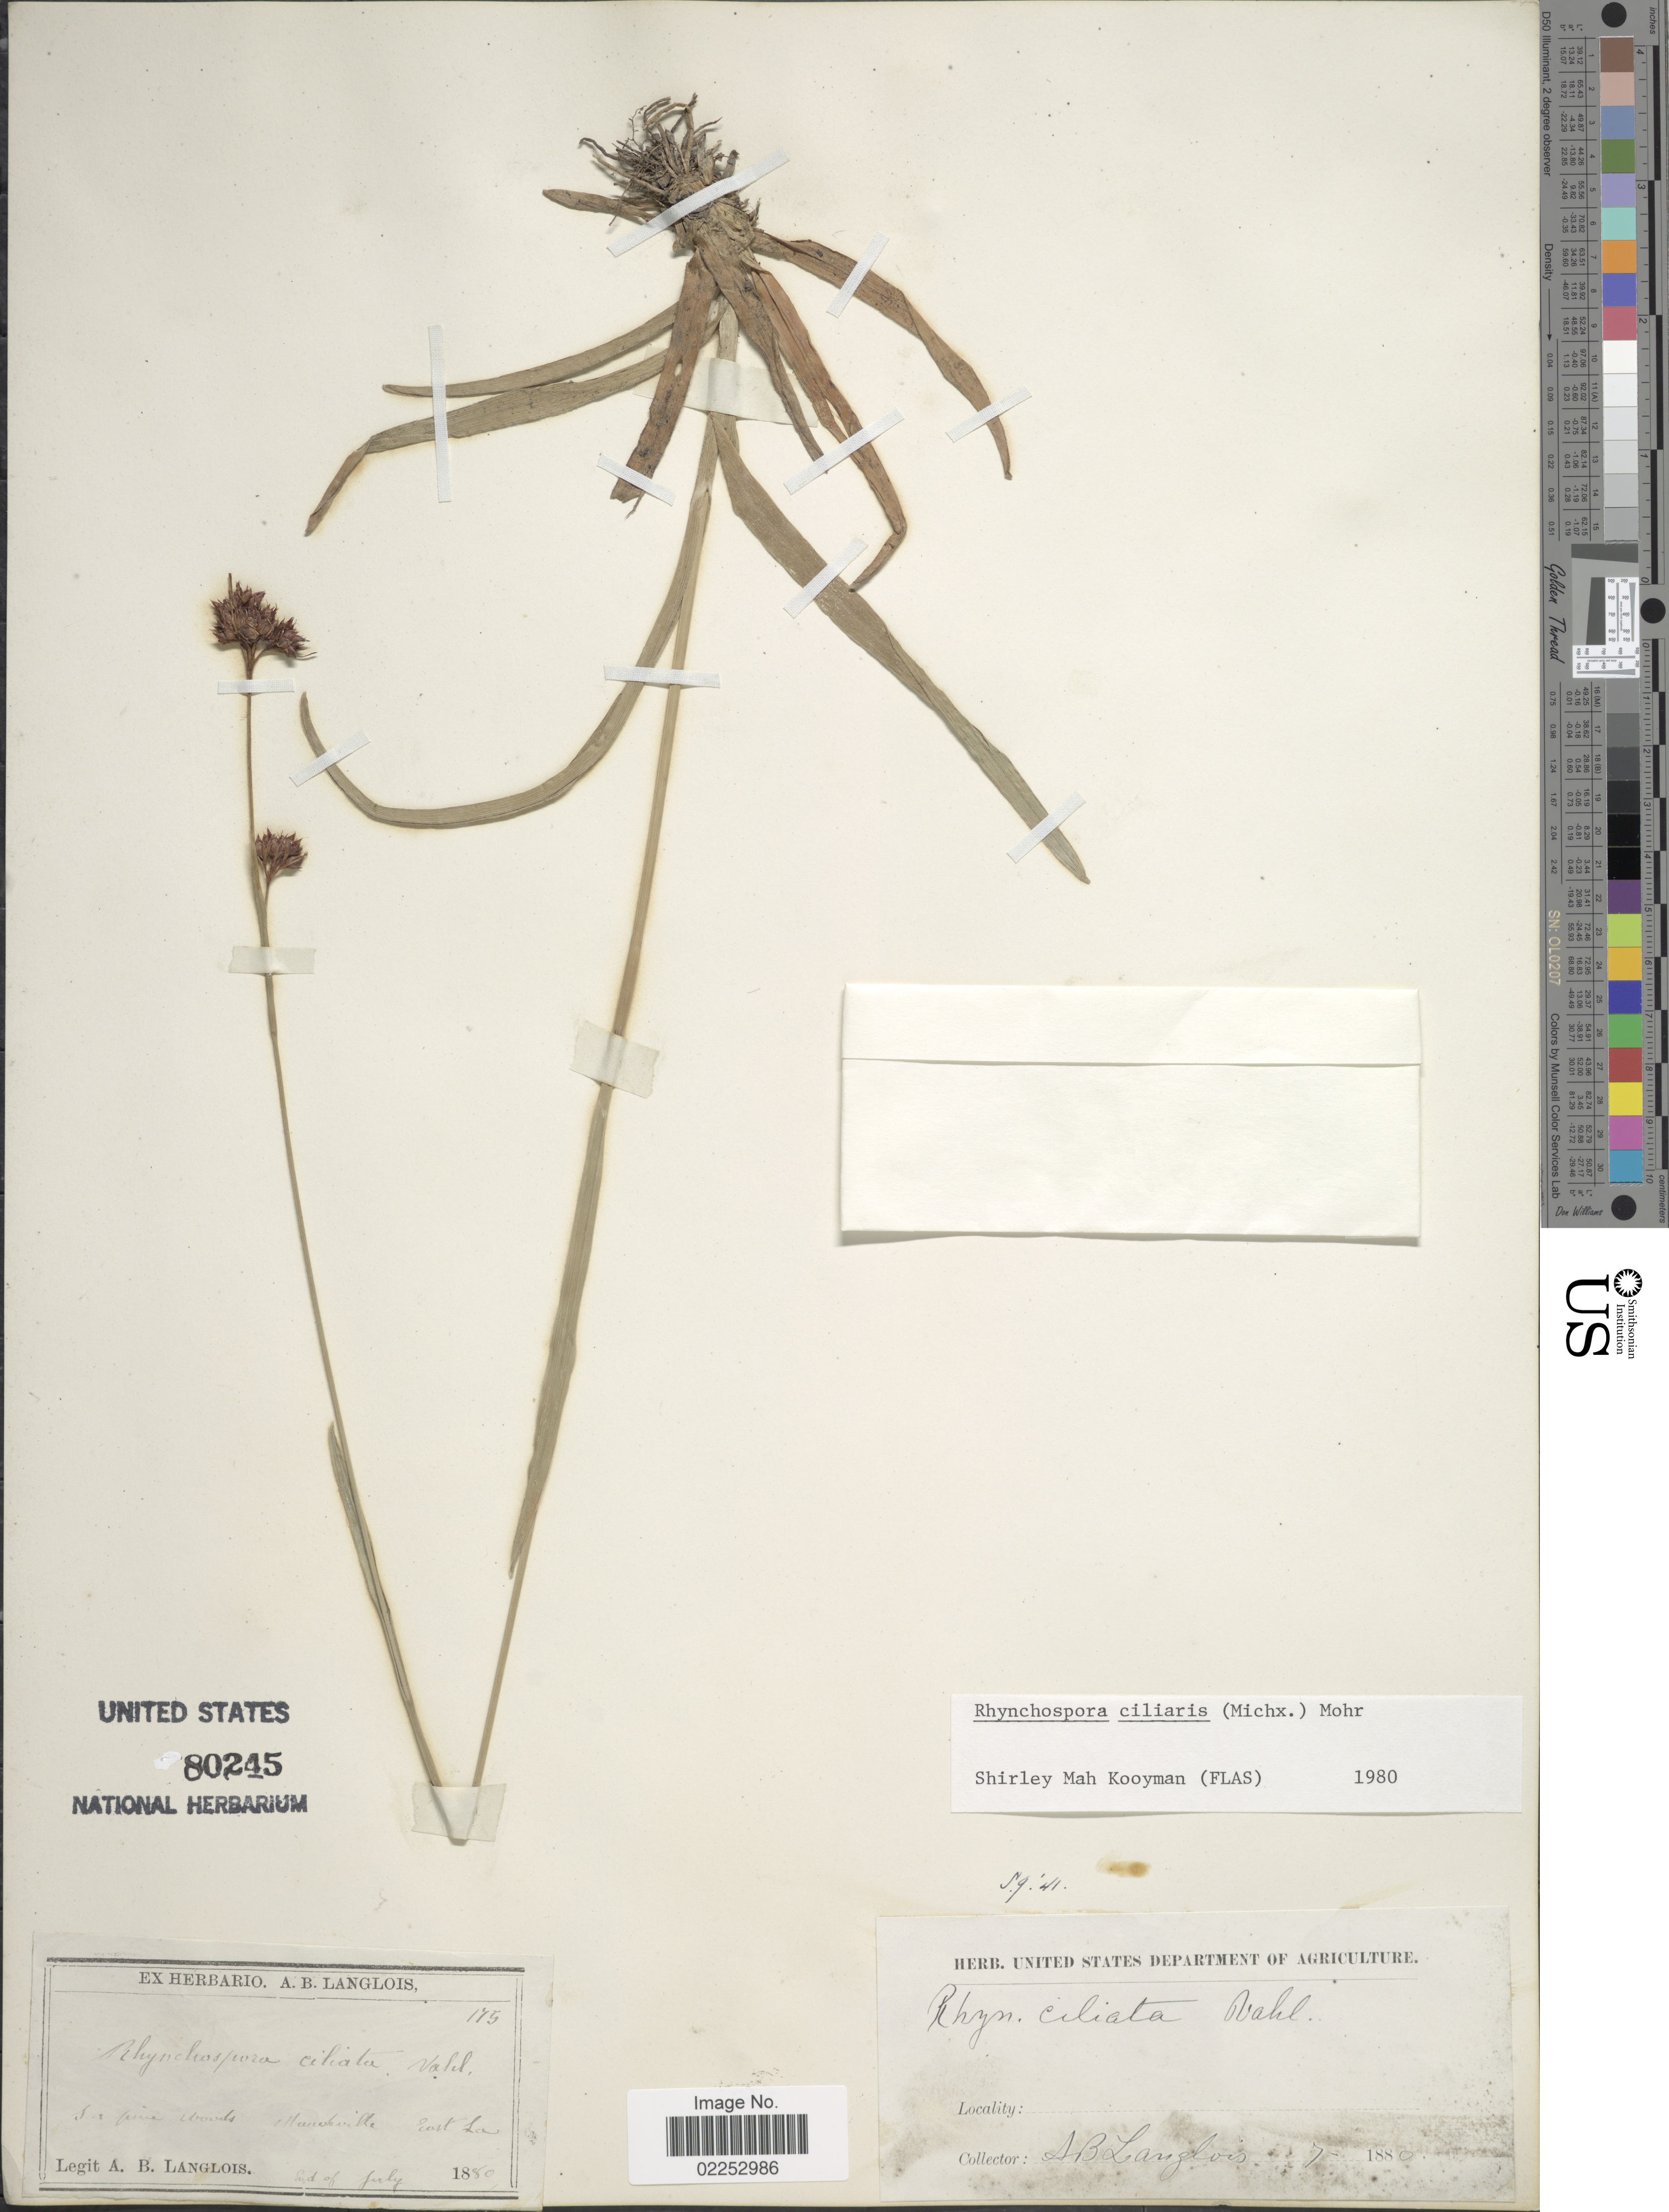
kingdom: Plantae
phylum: Tracheophyta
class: Liliopsida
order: Poales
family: Cyperaceae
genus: Rhynchospora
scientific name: Rhynchospora ciliaris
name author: (Michx.) C. Mohr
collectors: A. Langlois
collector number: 175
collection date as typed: End of july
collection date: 1880-07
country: United States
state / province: Louisiana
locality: Mandeville, East La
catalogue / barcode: US 80245